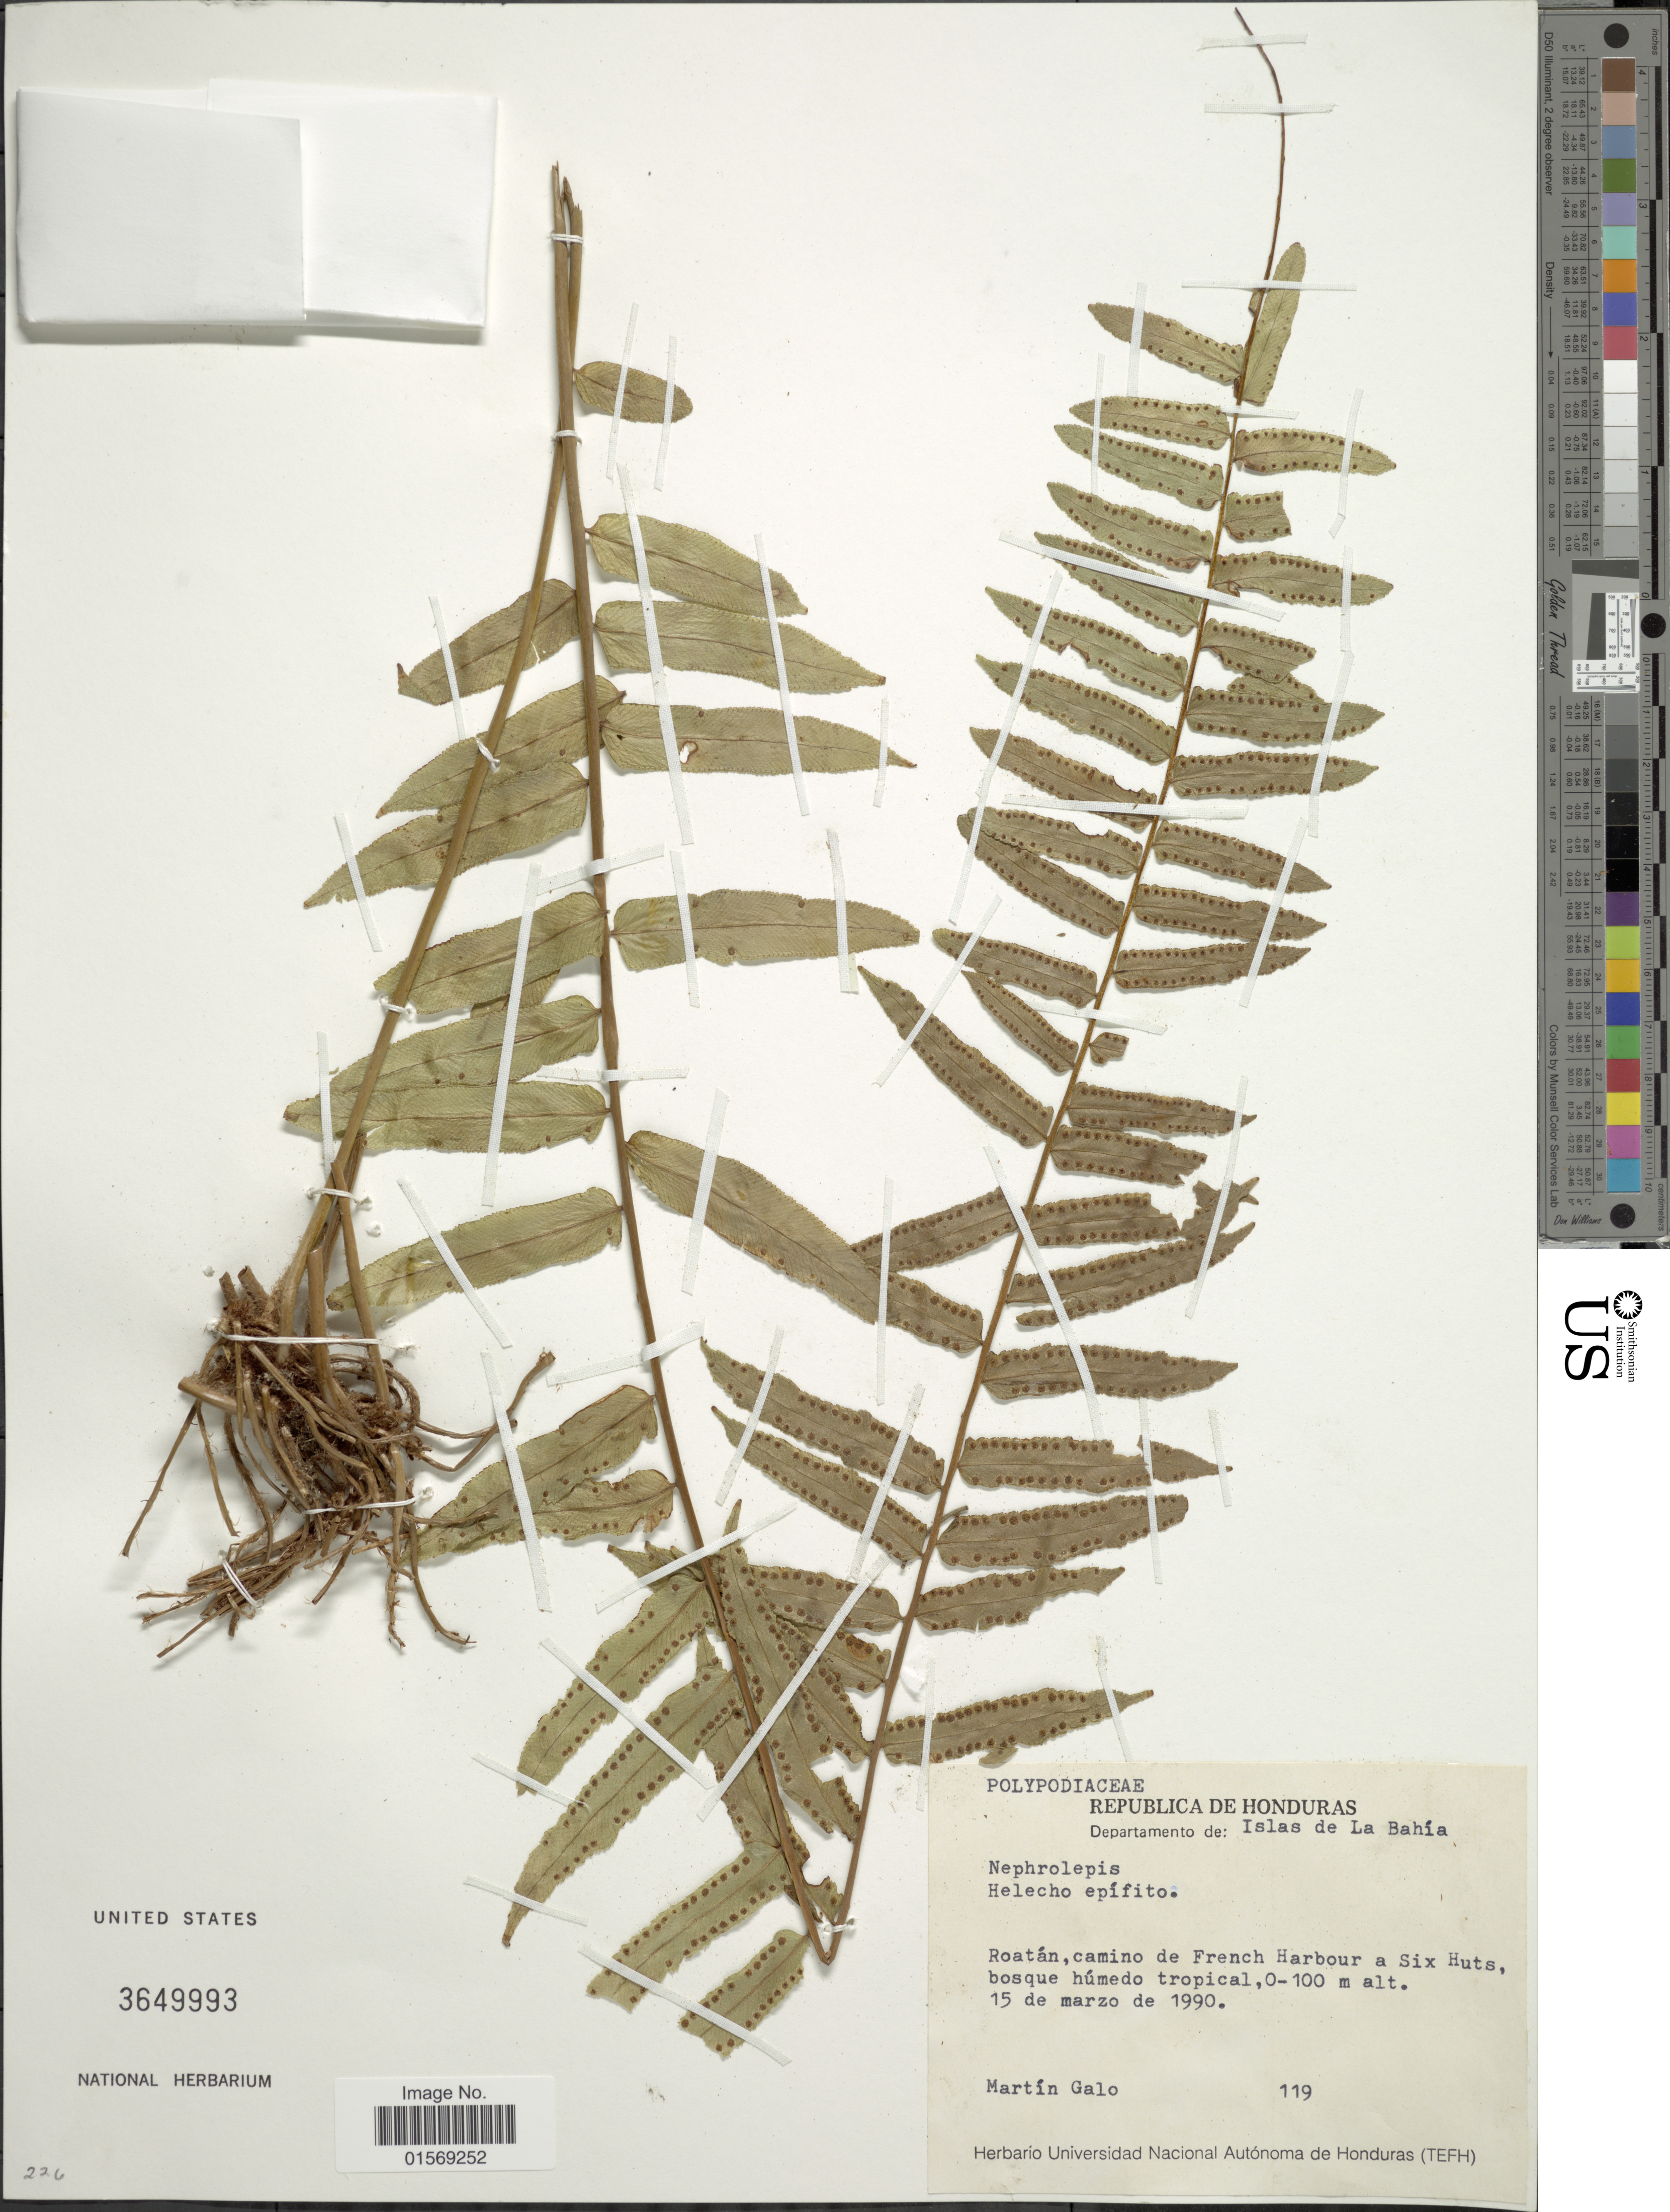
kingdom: Plantae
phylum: Tracheophyta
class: Polypodiopsida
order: Polypodiales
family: Nephrolepidaceae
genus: Nephrolepis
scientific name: Nephrolepis sp.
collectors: M. Galo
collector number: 119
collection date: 1990-03-15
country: Honduras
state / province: Islas de la Bahía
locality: Republica de Honduras, Departamento de: Islas de La Bahia. Roatan, camino de French Harbour a Six Huts bosque humedo tropical.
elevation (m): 0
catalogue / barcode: US 3649993